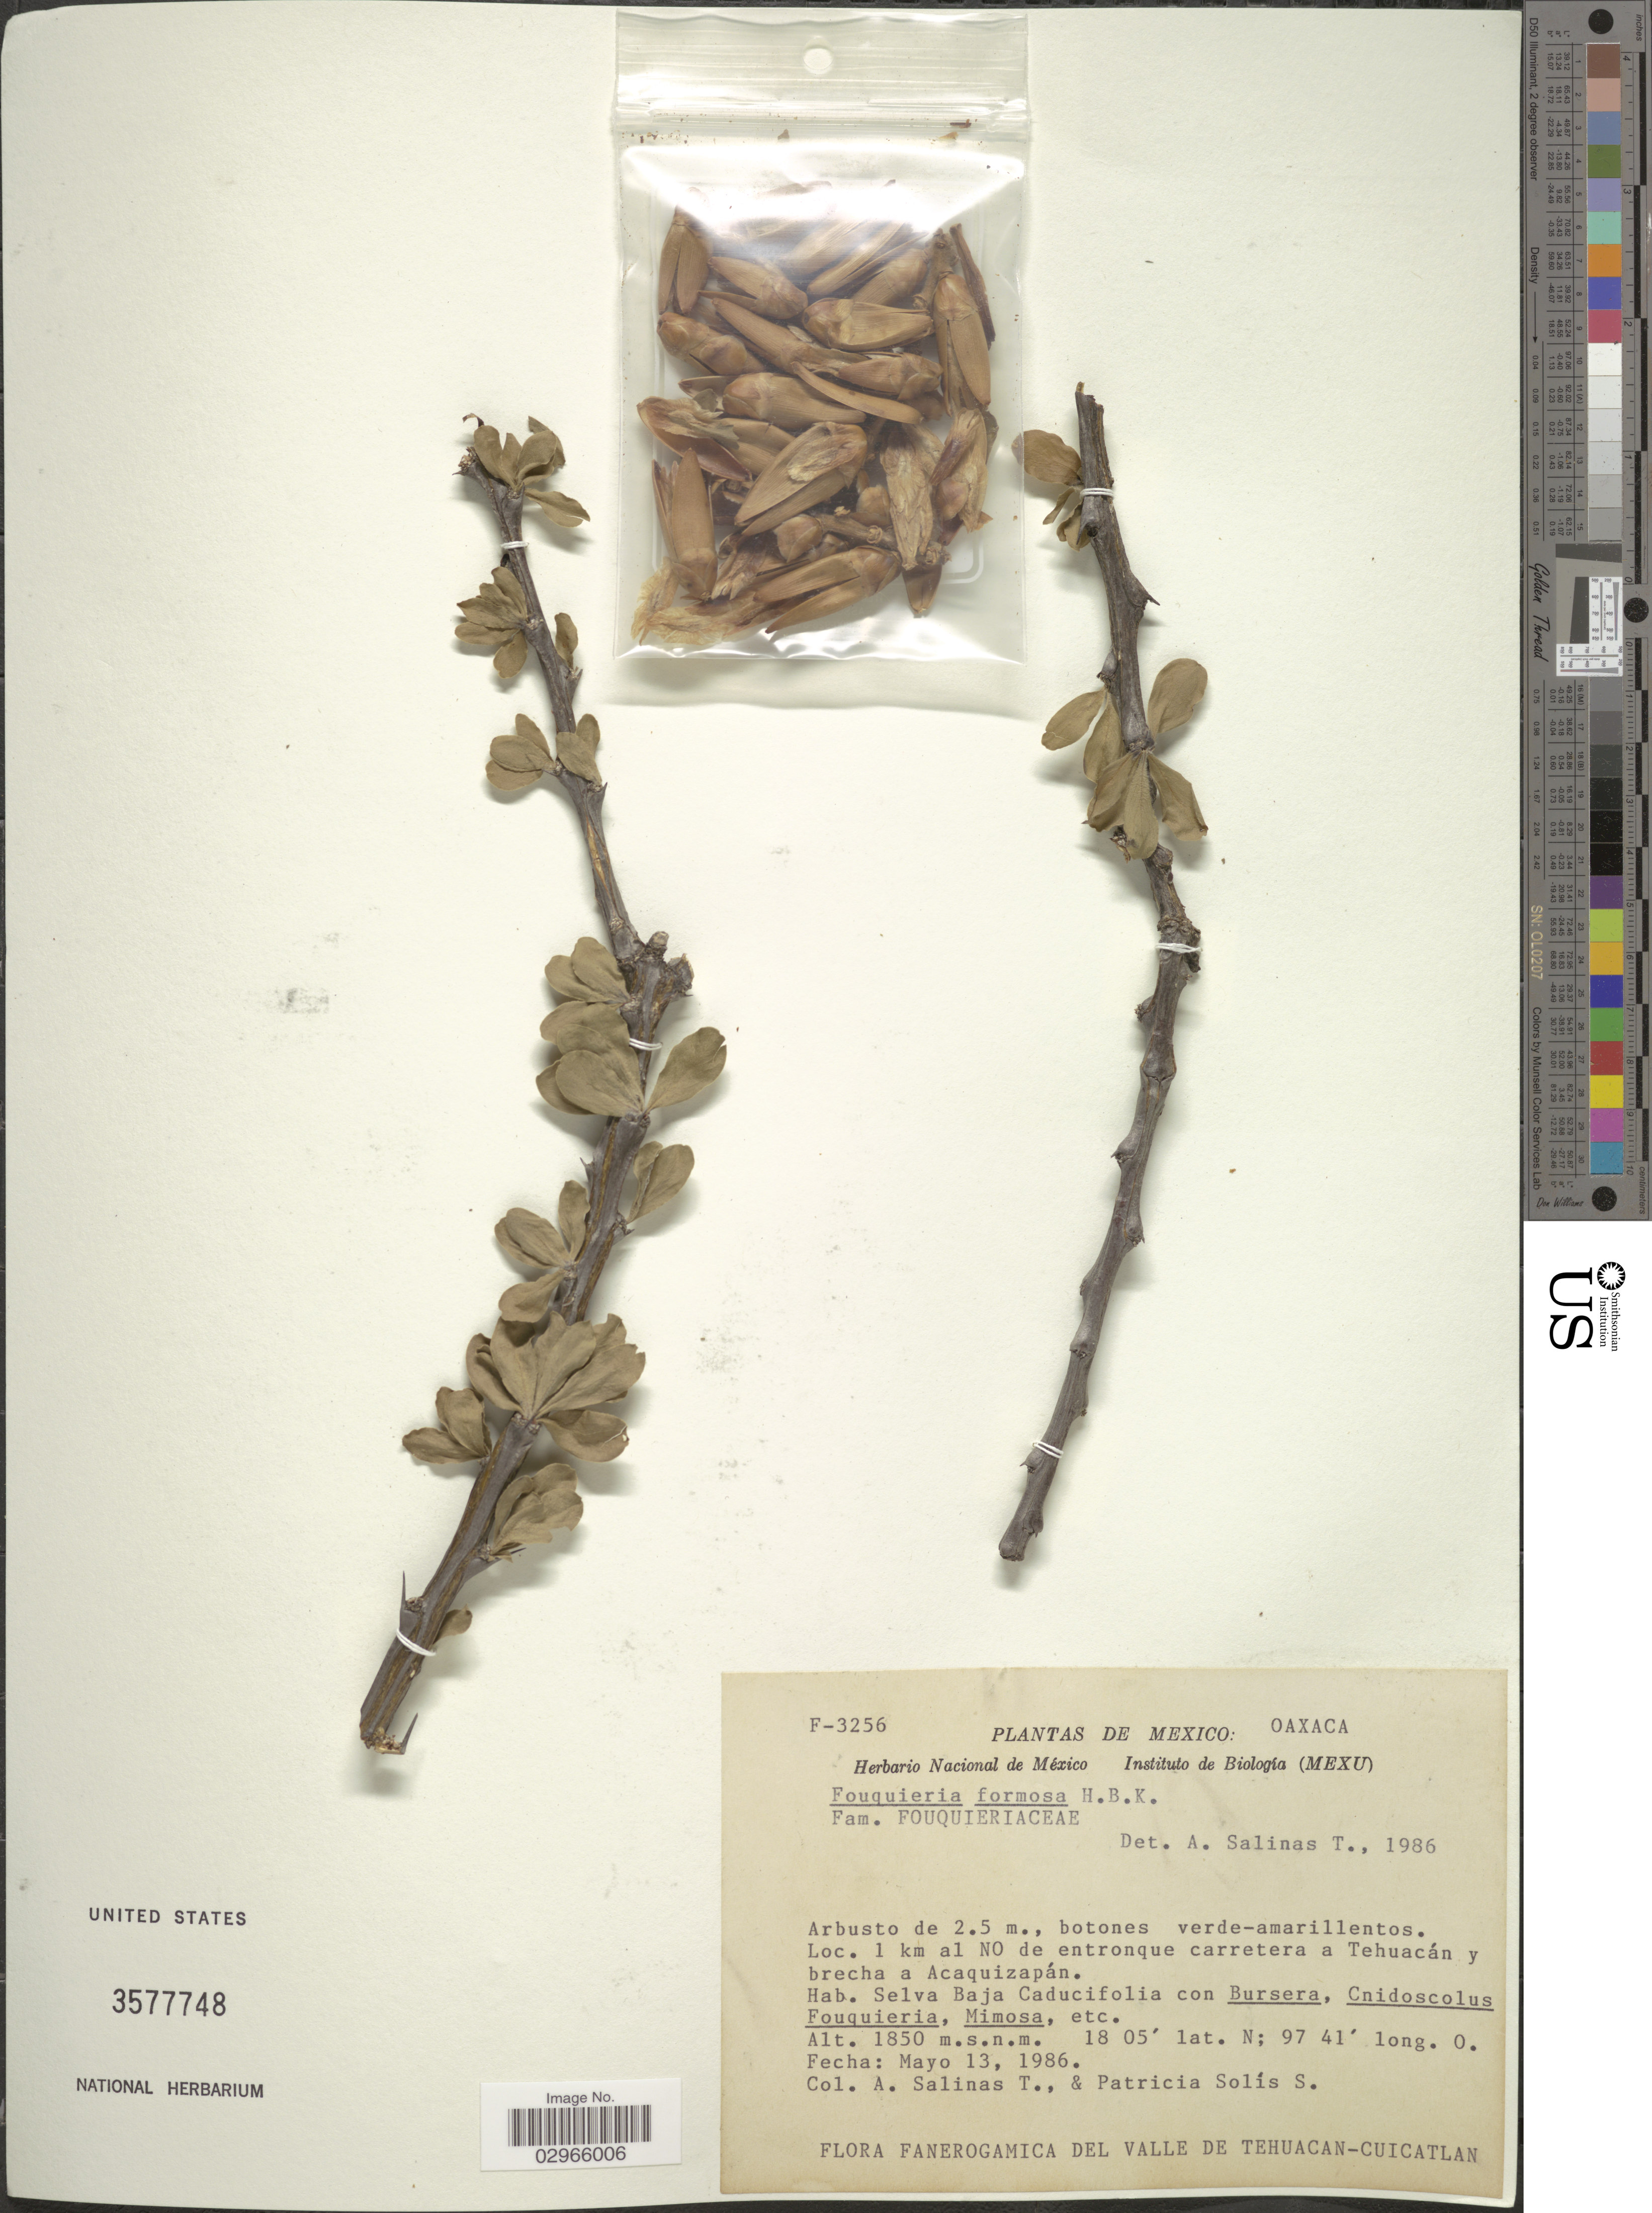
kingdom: Plantae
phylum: Tracheophyta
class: Magnoliopsida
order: Ericales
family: Fouquieriaceae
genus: Fouquieria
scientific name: Fouquieria formosa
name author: Kunth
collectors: A. Salinas T. & P. Solis S.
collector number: F-3256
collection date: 1986-05-13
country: Mexico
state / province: Oaxaca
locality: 1 km al NO de entronque carretera a Tehuacán y brecha a Acaquizapán.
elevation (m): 1850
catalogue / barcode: US 3577748